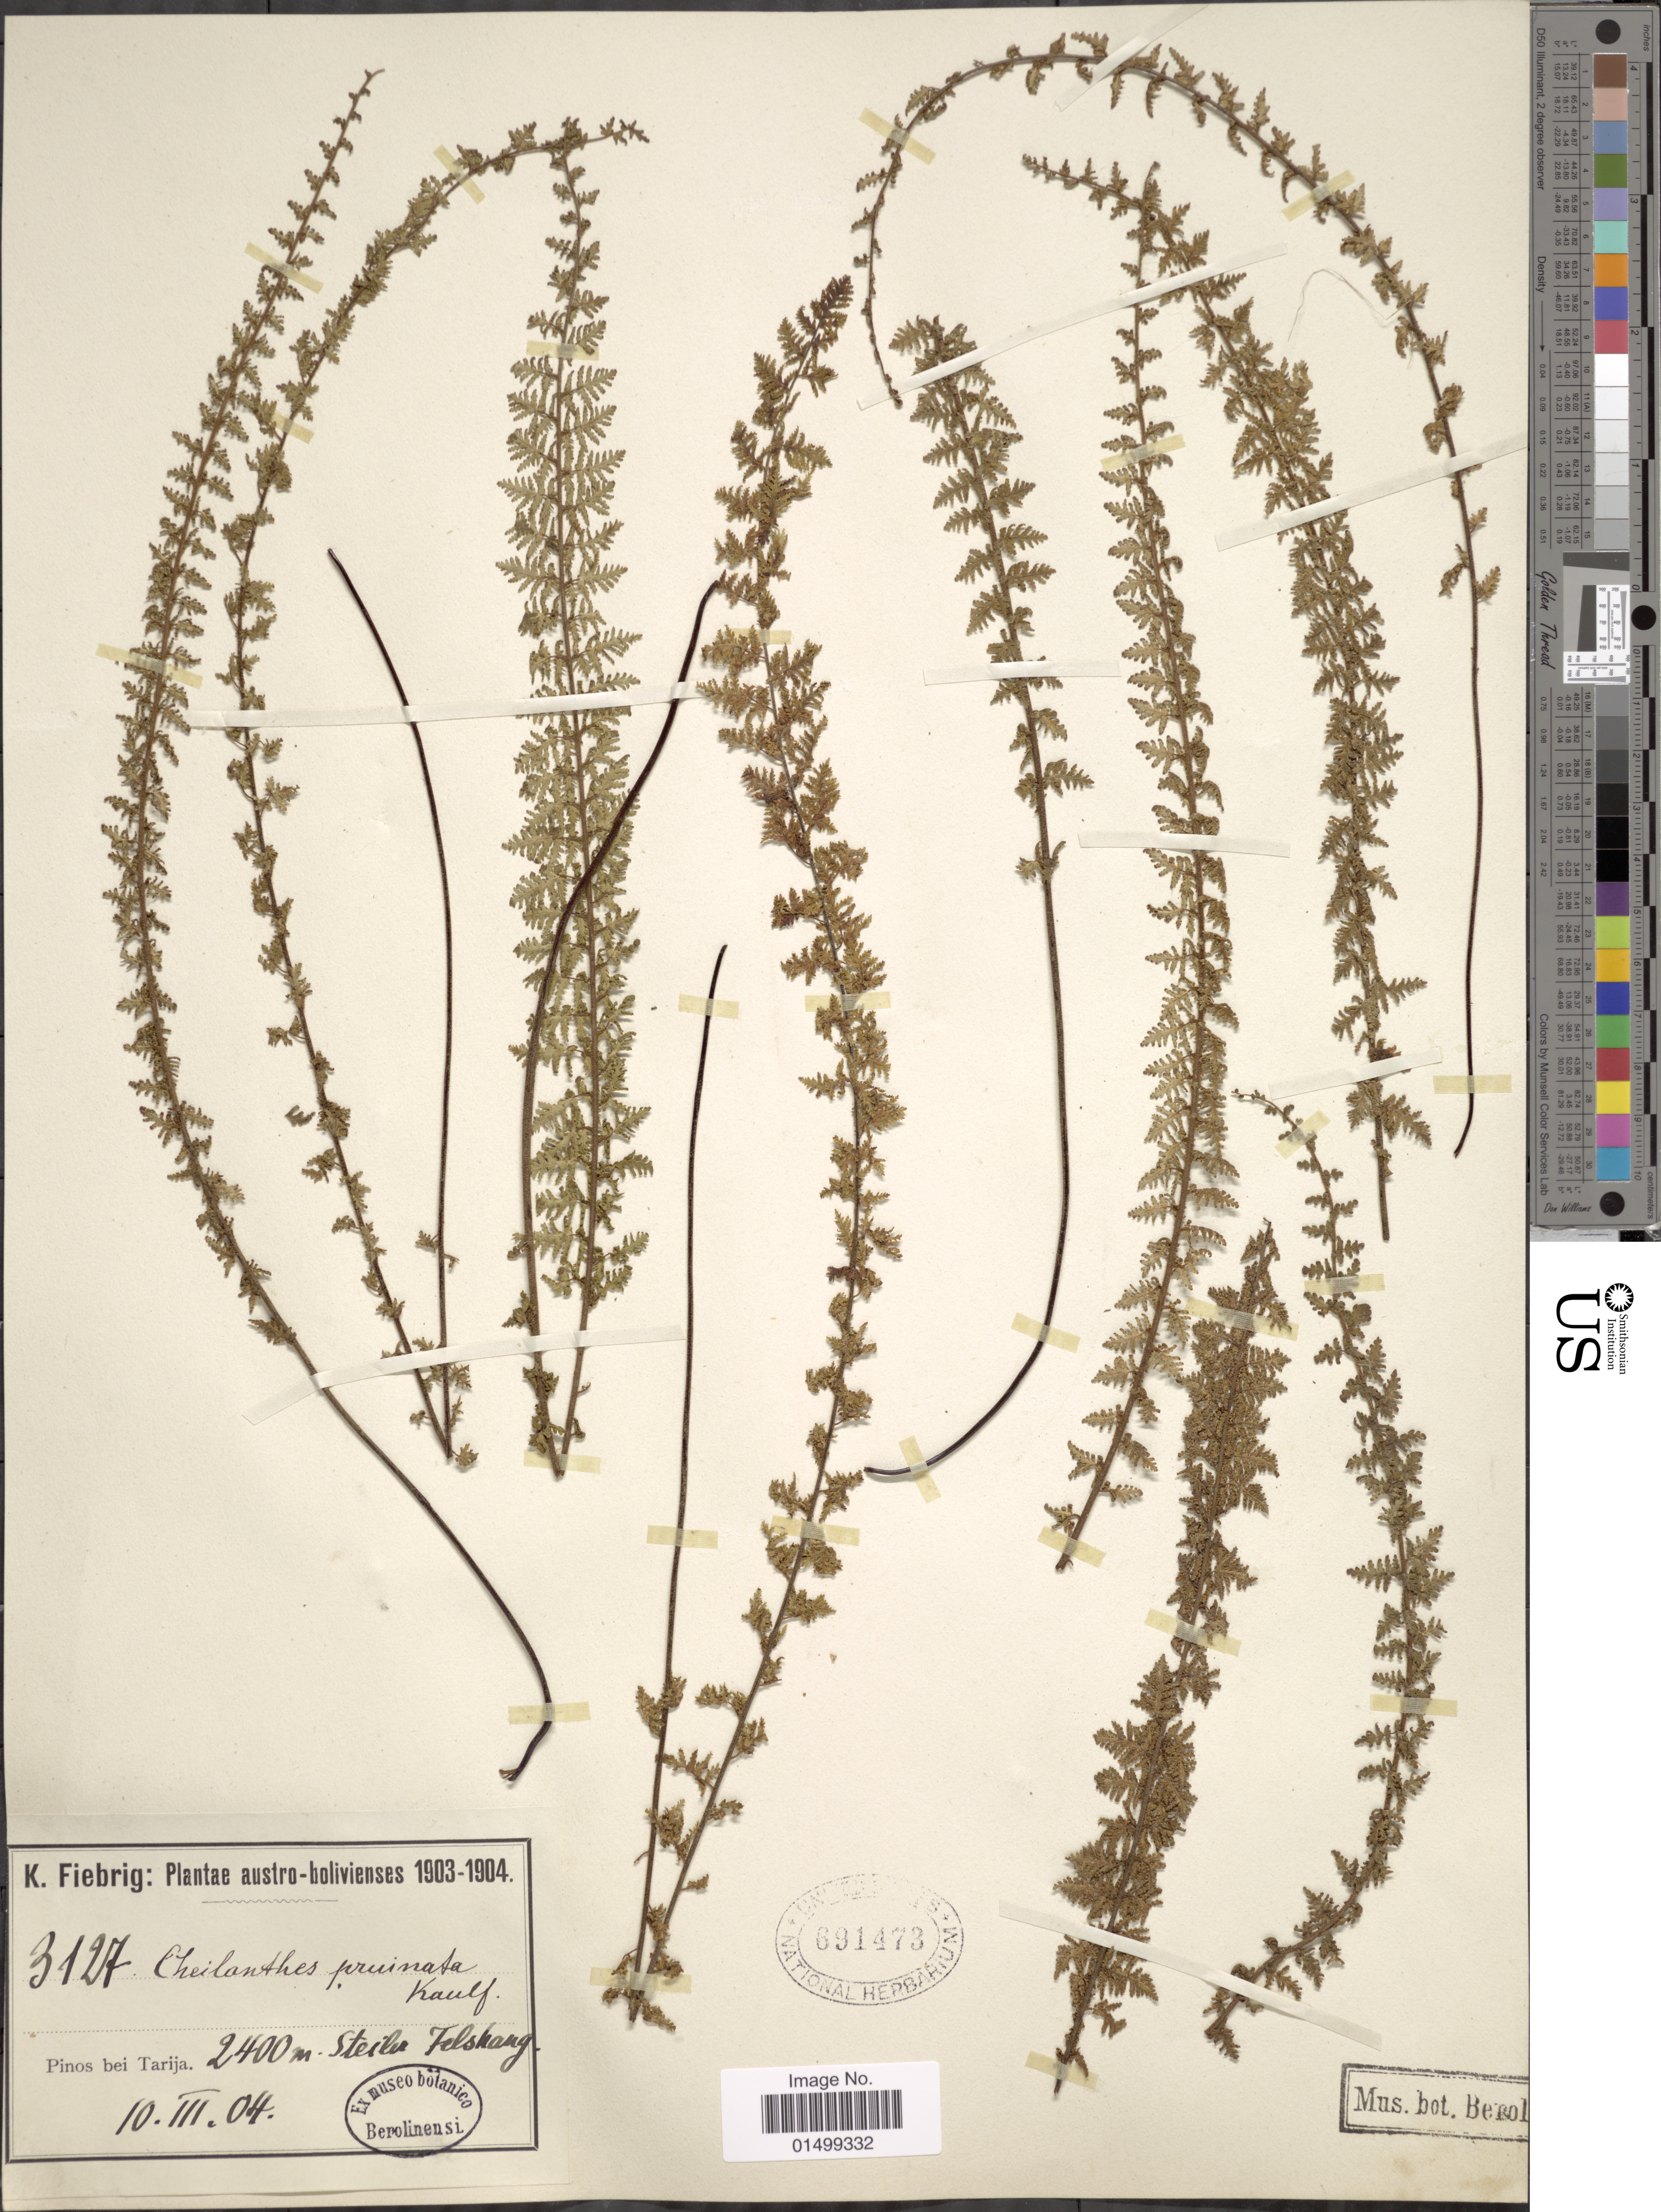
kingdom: Plantae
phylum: Tracheophyta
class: Polypodiopsida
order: Polypodiales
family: Pteridaceae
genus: Cheilanthes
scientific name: Cheilanthes pruinata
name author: Kaulf.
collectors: K. Fiebrig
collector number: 3127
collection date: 1904-03-10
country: Bolivia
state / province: Tarija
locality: Pinos bei Tarija,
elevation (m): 2400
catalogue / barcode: US 691473